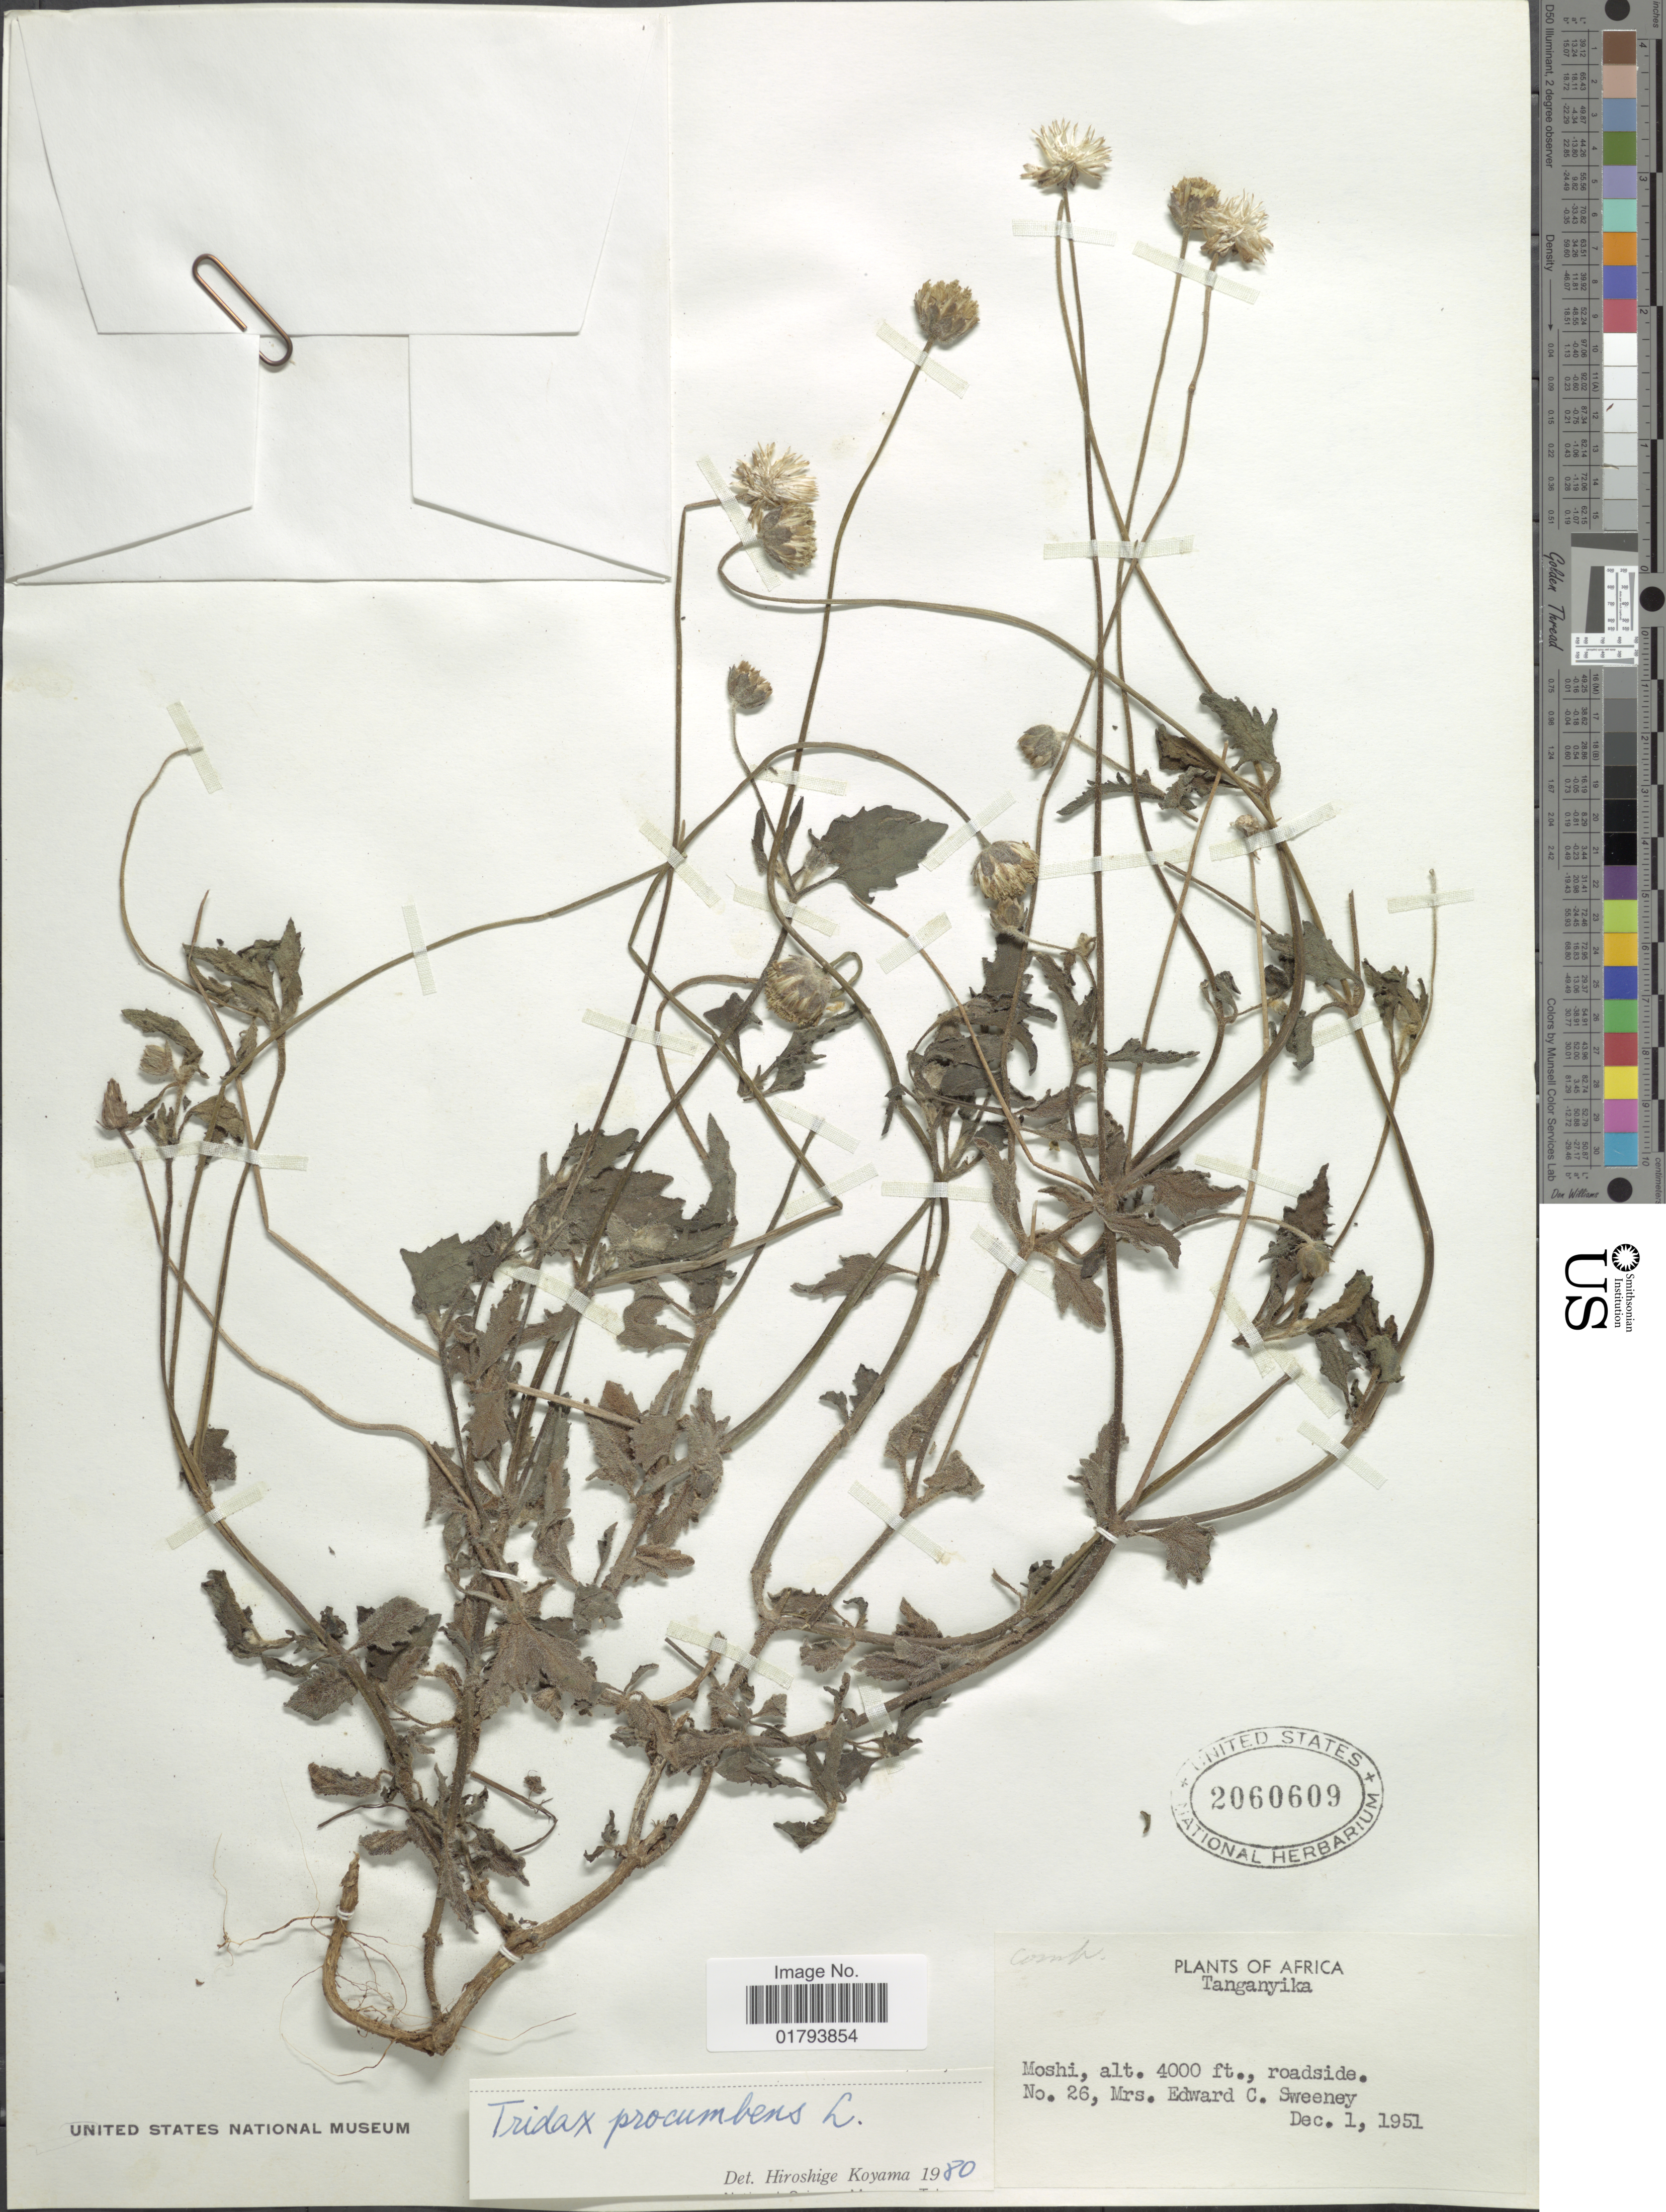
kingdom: Plantae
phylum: Tracheophyta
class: Magnoliopsida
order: Asterales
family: Asteraceae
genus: Tridax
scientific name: Tridax procumbens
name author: L.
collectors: E. Sweeney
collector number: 26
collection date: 1951-12-01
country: Tanzania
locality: Tanganyika, Moshi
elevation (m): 1219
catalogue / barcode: US 2060609